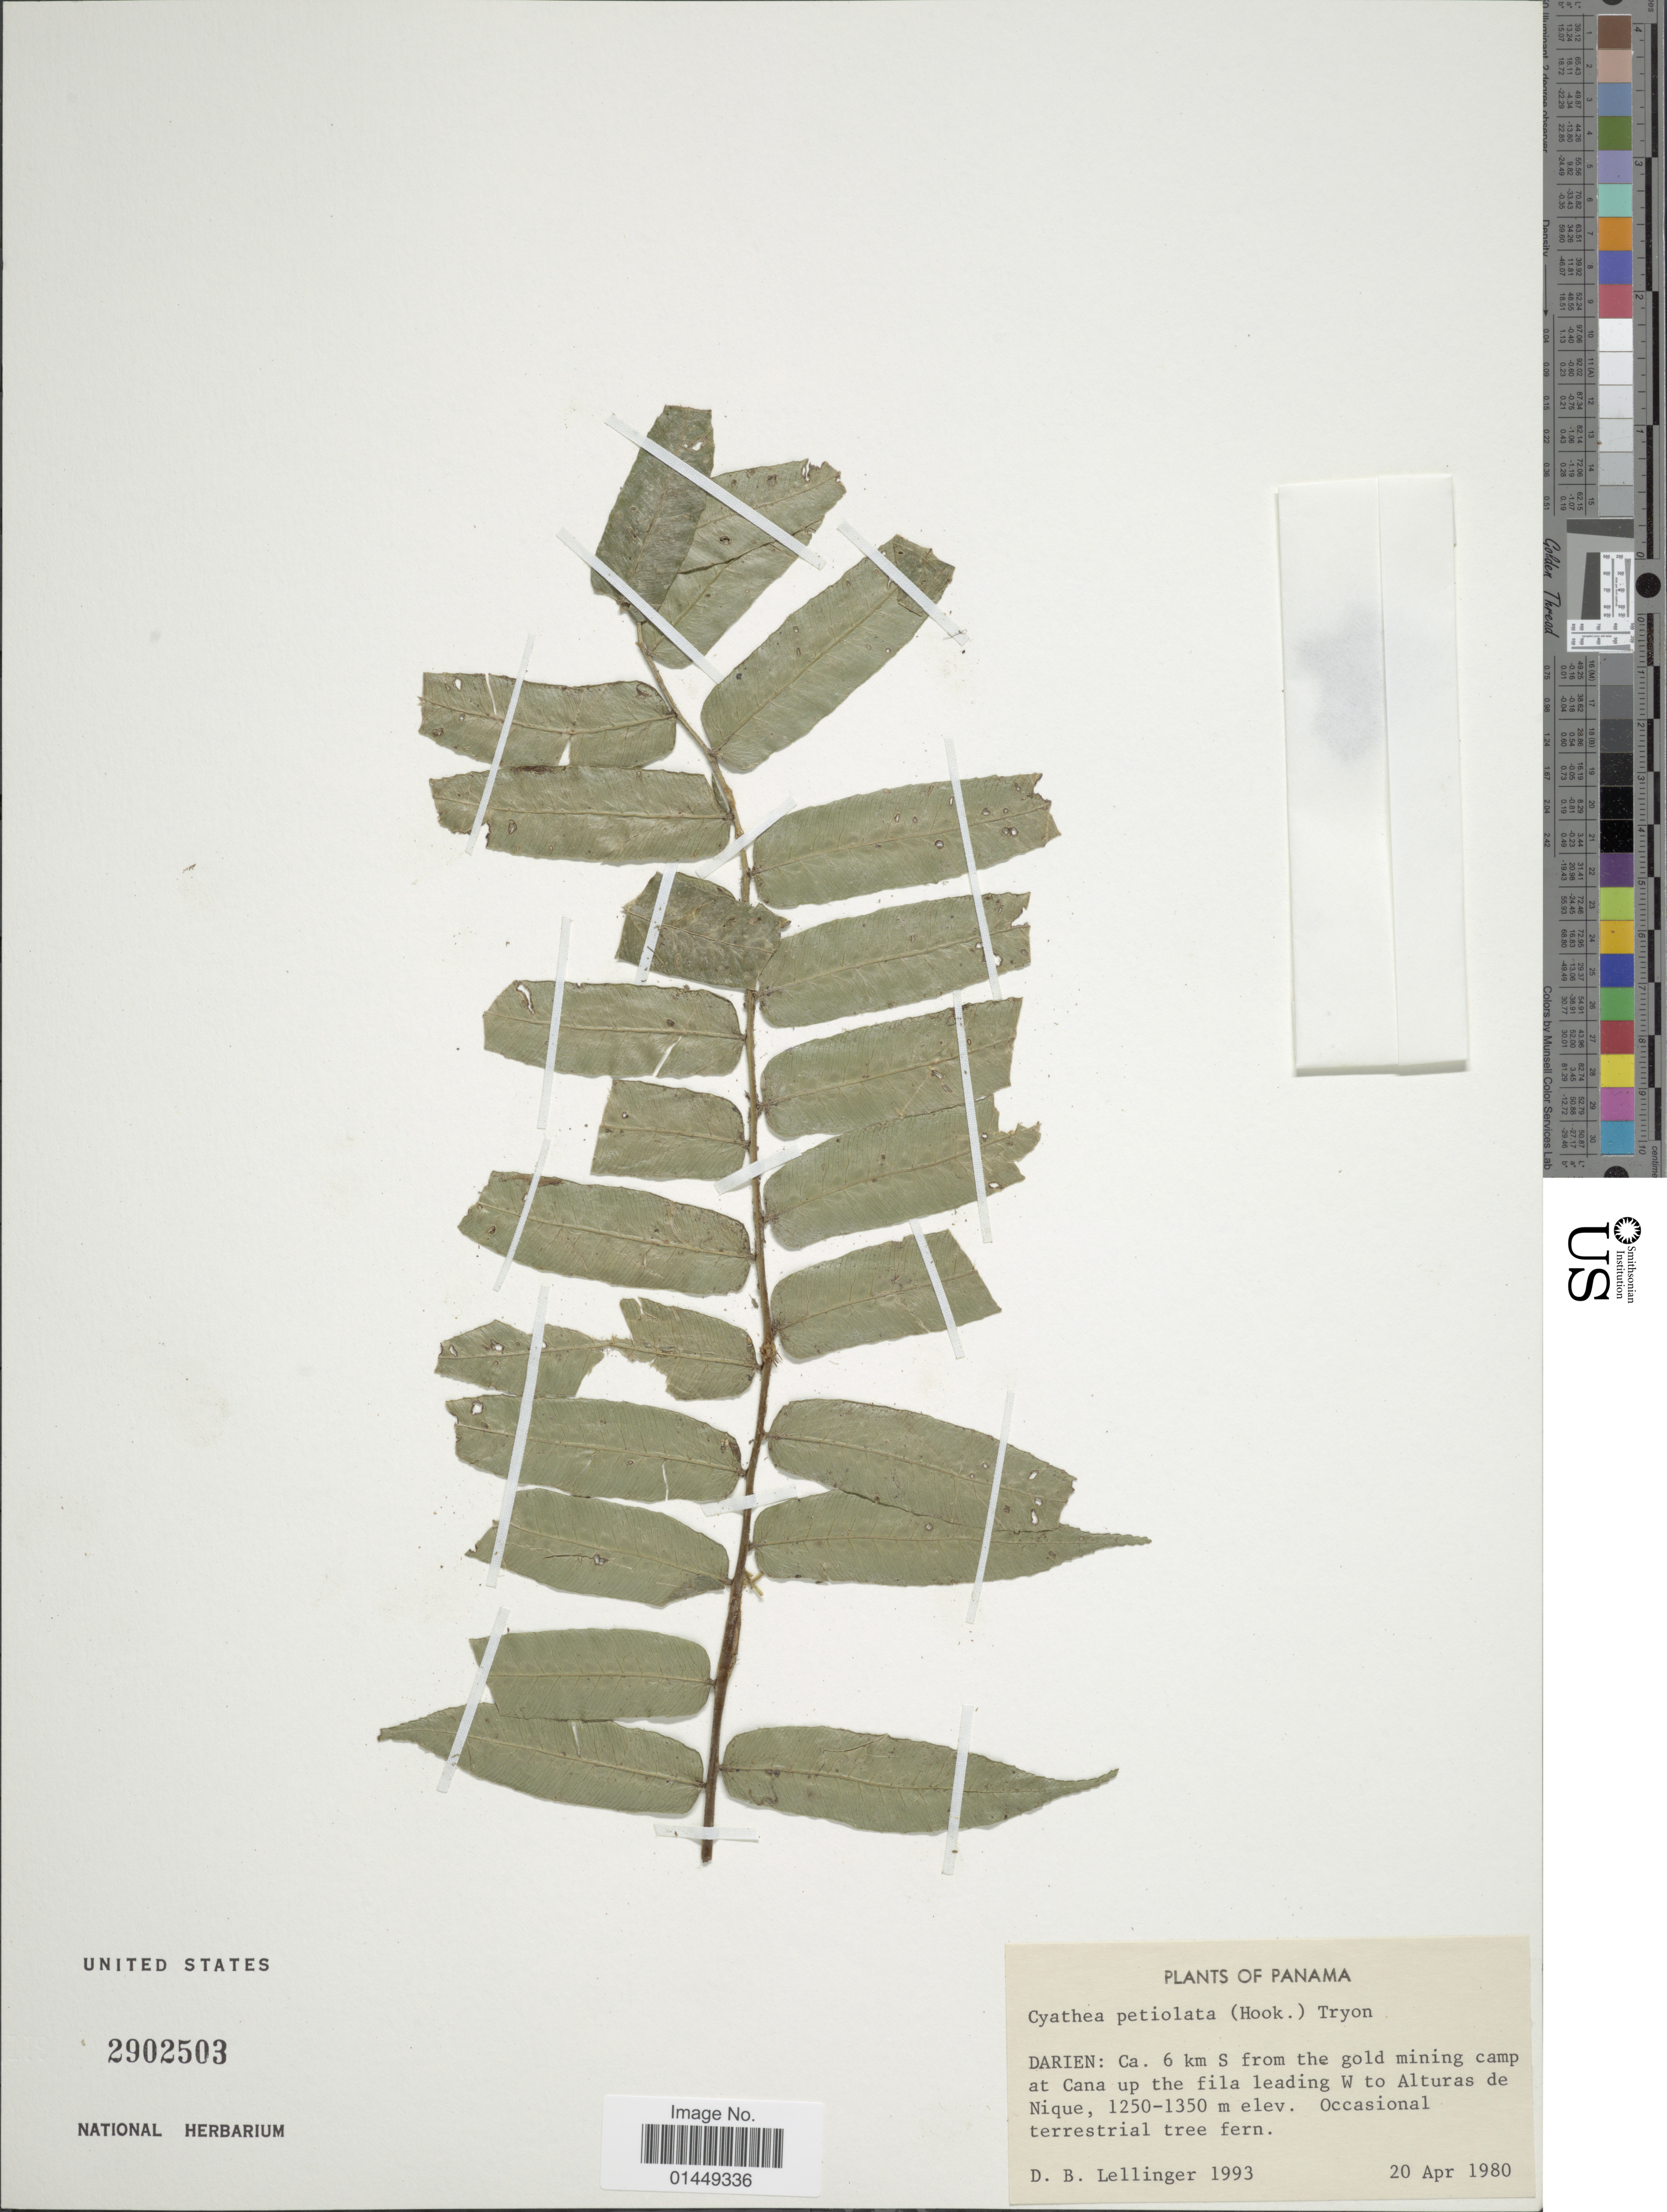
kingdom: Plantae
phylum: Tracheophyta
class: Polypodiopsida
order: Cyatheales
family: Cyatheaceae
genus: Cyathea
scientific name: Cyathea petiolata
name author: (Hook.) R.M. Tryon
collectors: D. B. Lellinger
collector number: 1993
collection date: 1980-04-20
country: Panama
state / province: Darién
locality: Darien: Ca. 6 km S from the gold mining camp at Cana up the fila leading W to Alturas de Nique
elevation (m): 1250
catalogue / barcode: US 2902503